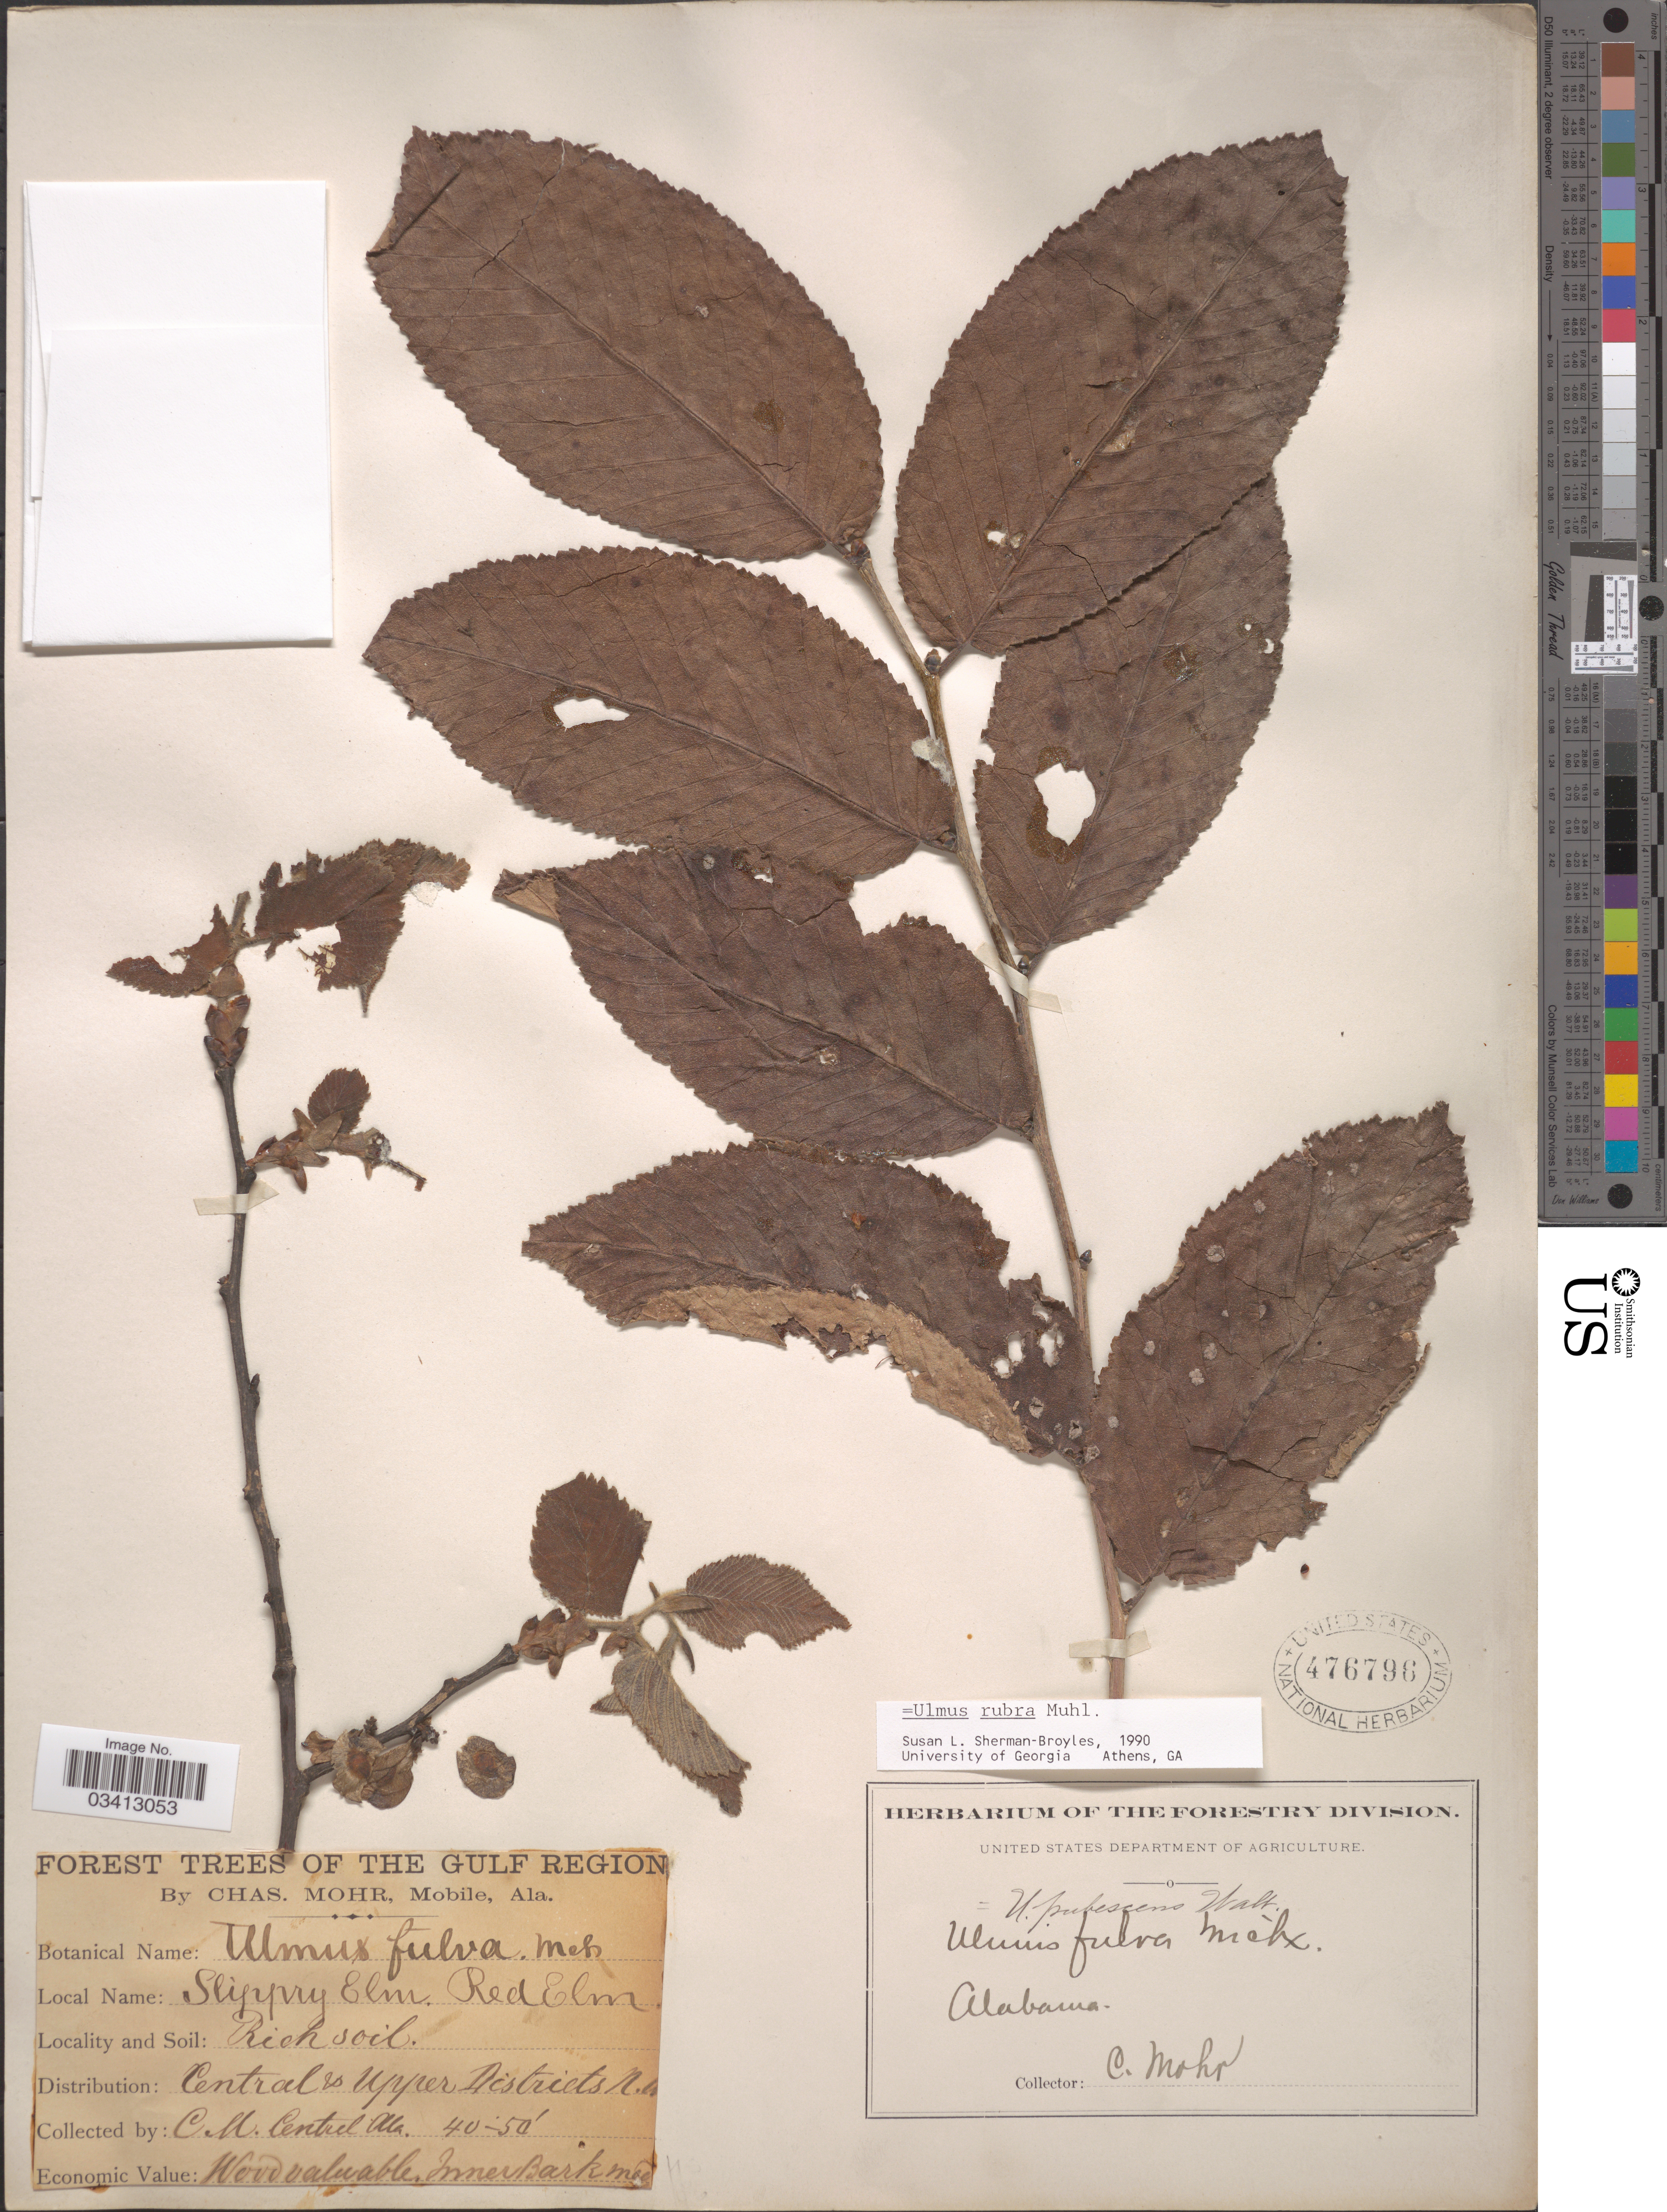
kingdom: Plantae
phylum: Tracheophyta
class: Magnoliopsida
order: Rosales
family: Ulmaceae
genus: Ulmus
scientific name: Ulmus rubra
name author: Muhl.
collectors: Mohr, C. T. (herbarium)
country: United States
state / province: Alabama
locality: The Gulf Region. Distribution: Central & Upper Districts N. W. Central Ala.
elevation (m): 12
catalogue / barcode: US 476796